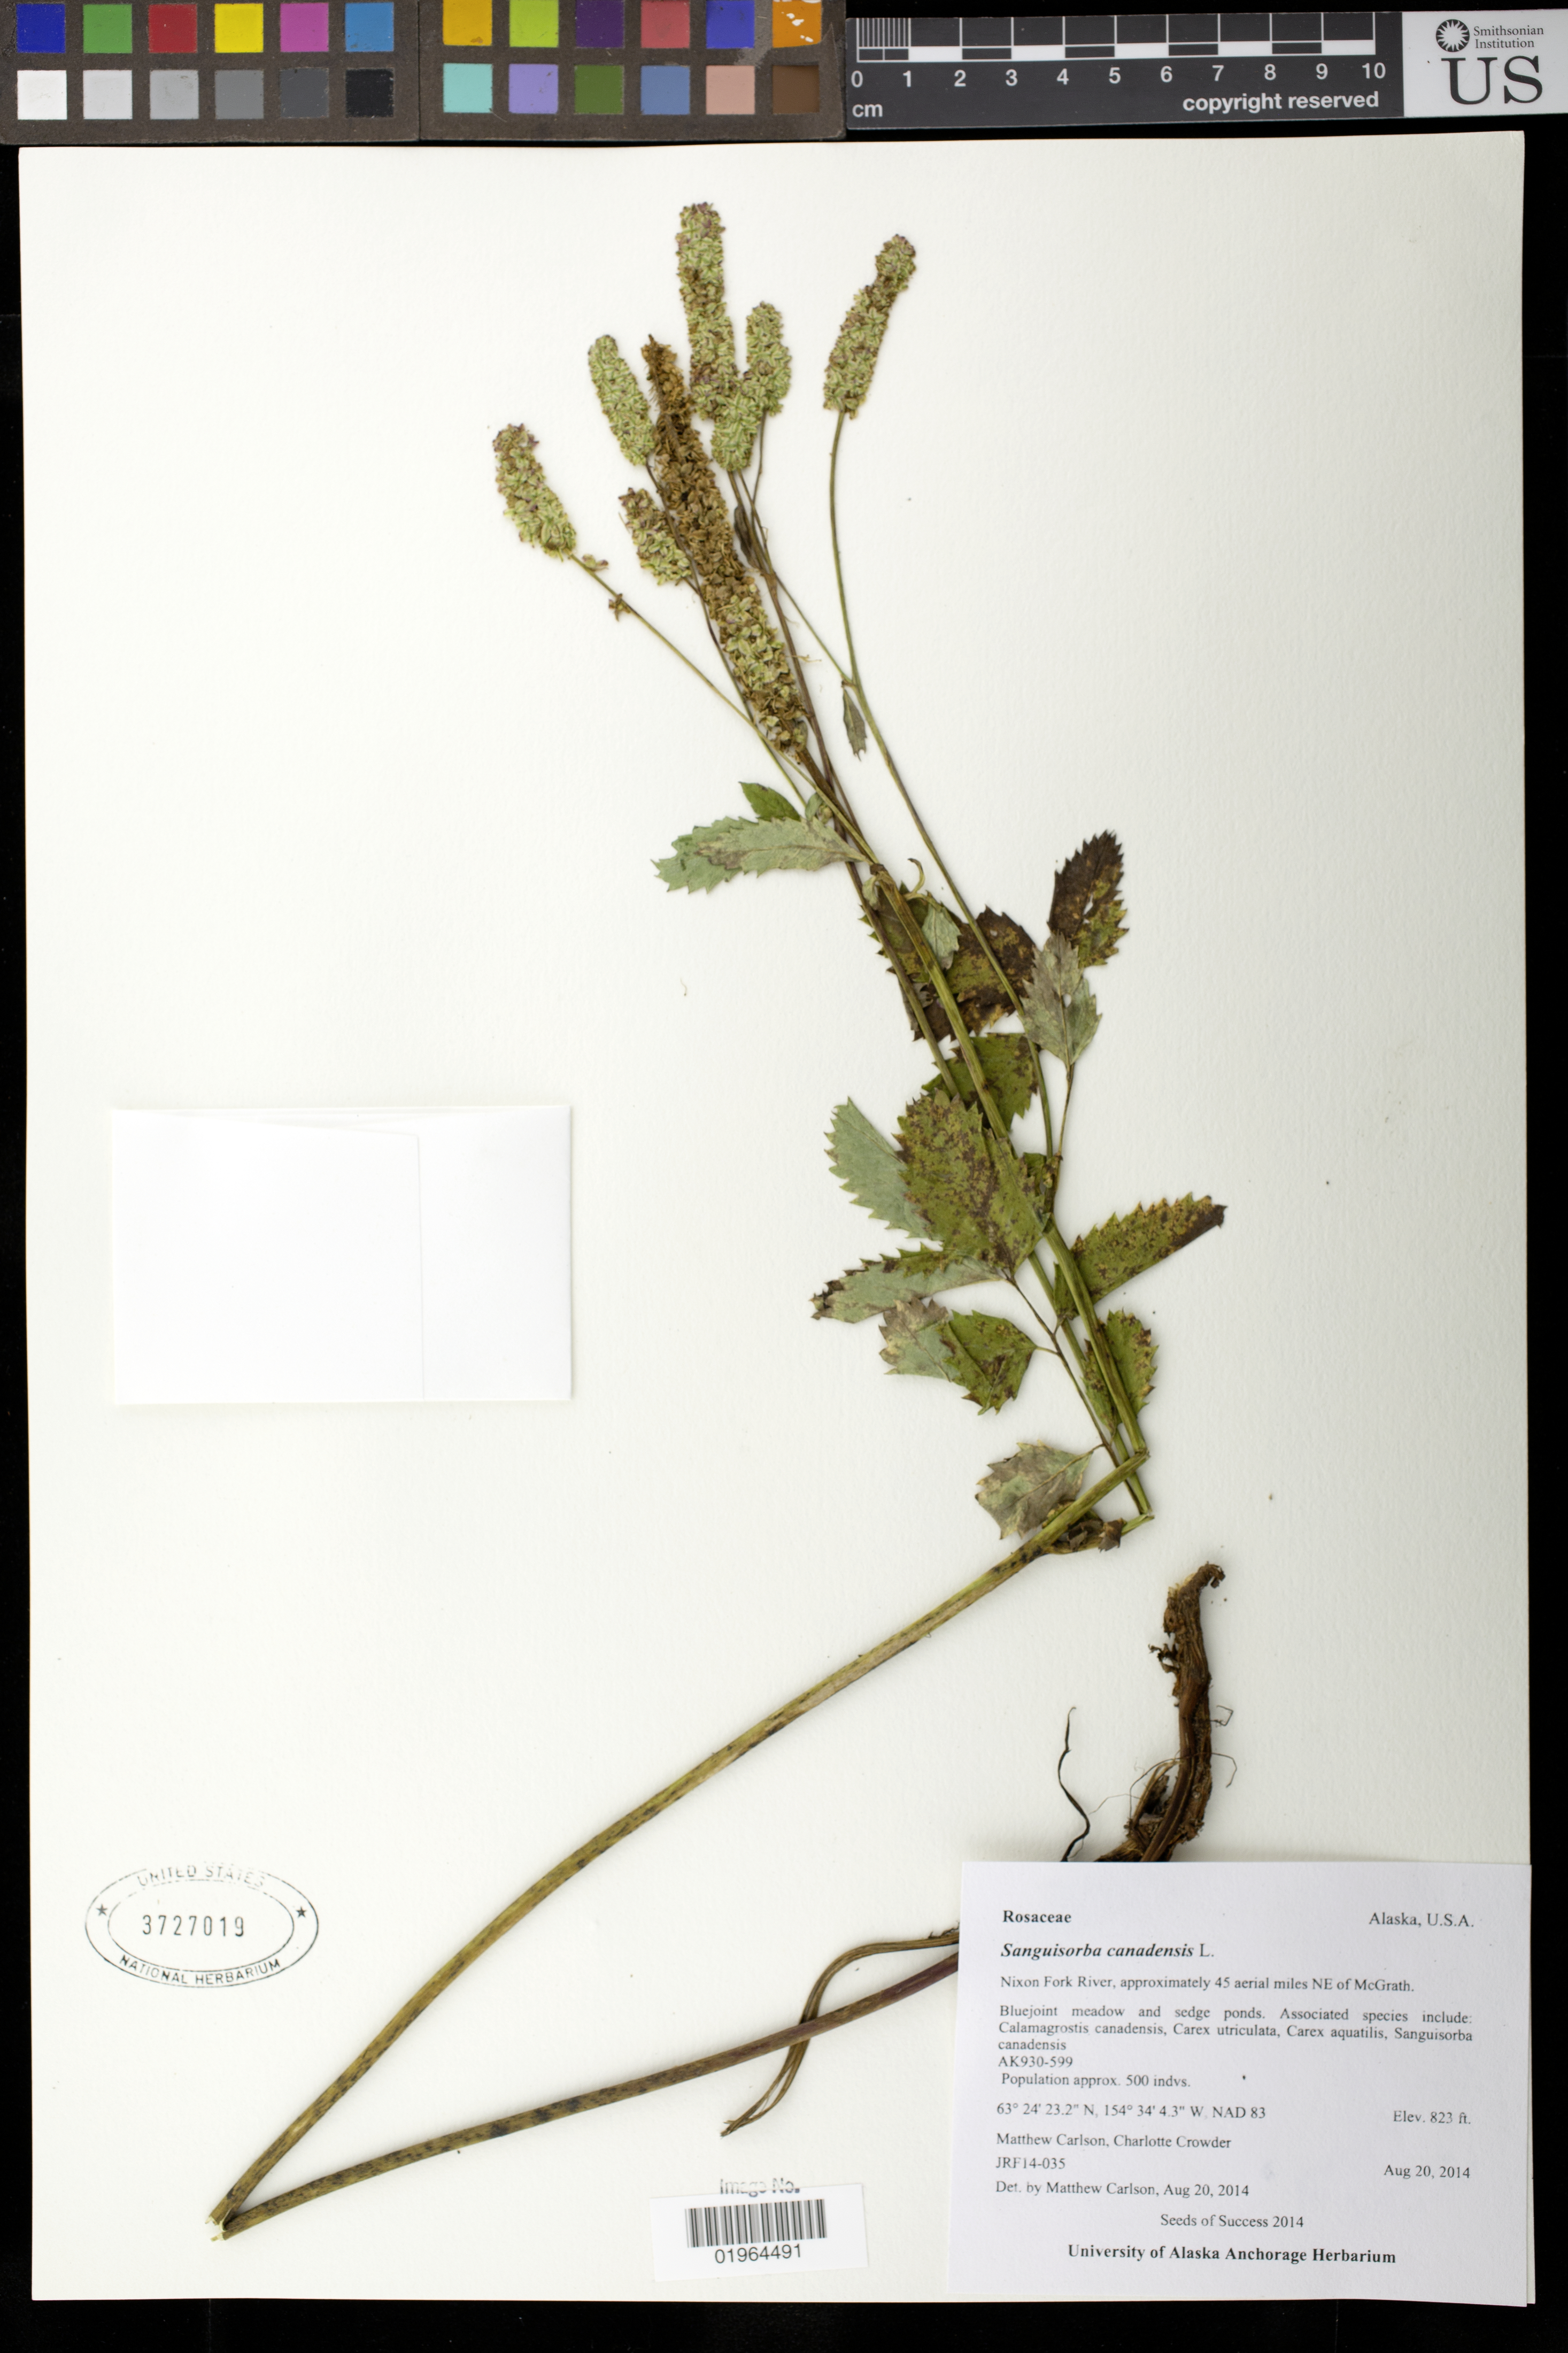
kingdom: Plantae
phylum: Tracheophyta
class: Magnoliopsida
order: Rosales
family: Rosaceae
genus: Sanguisorba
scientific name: Sanguisorba canadensis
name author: L.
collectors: M. Carlson & C. Crowder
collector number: JRK14-035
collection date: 2014-08-20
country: United States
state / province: Alaska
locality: Nixon Fork River, 45 aerial mi. NE of McGrath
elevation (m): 251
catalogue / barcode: US 3727019